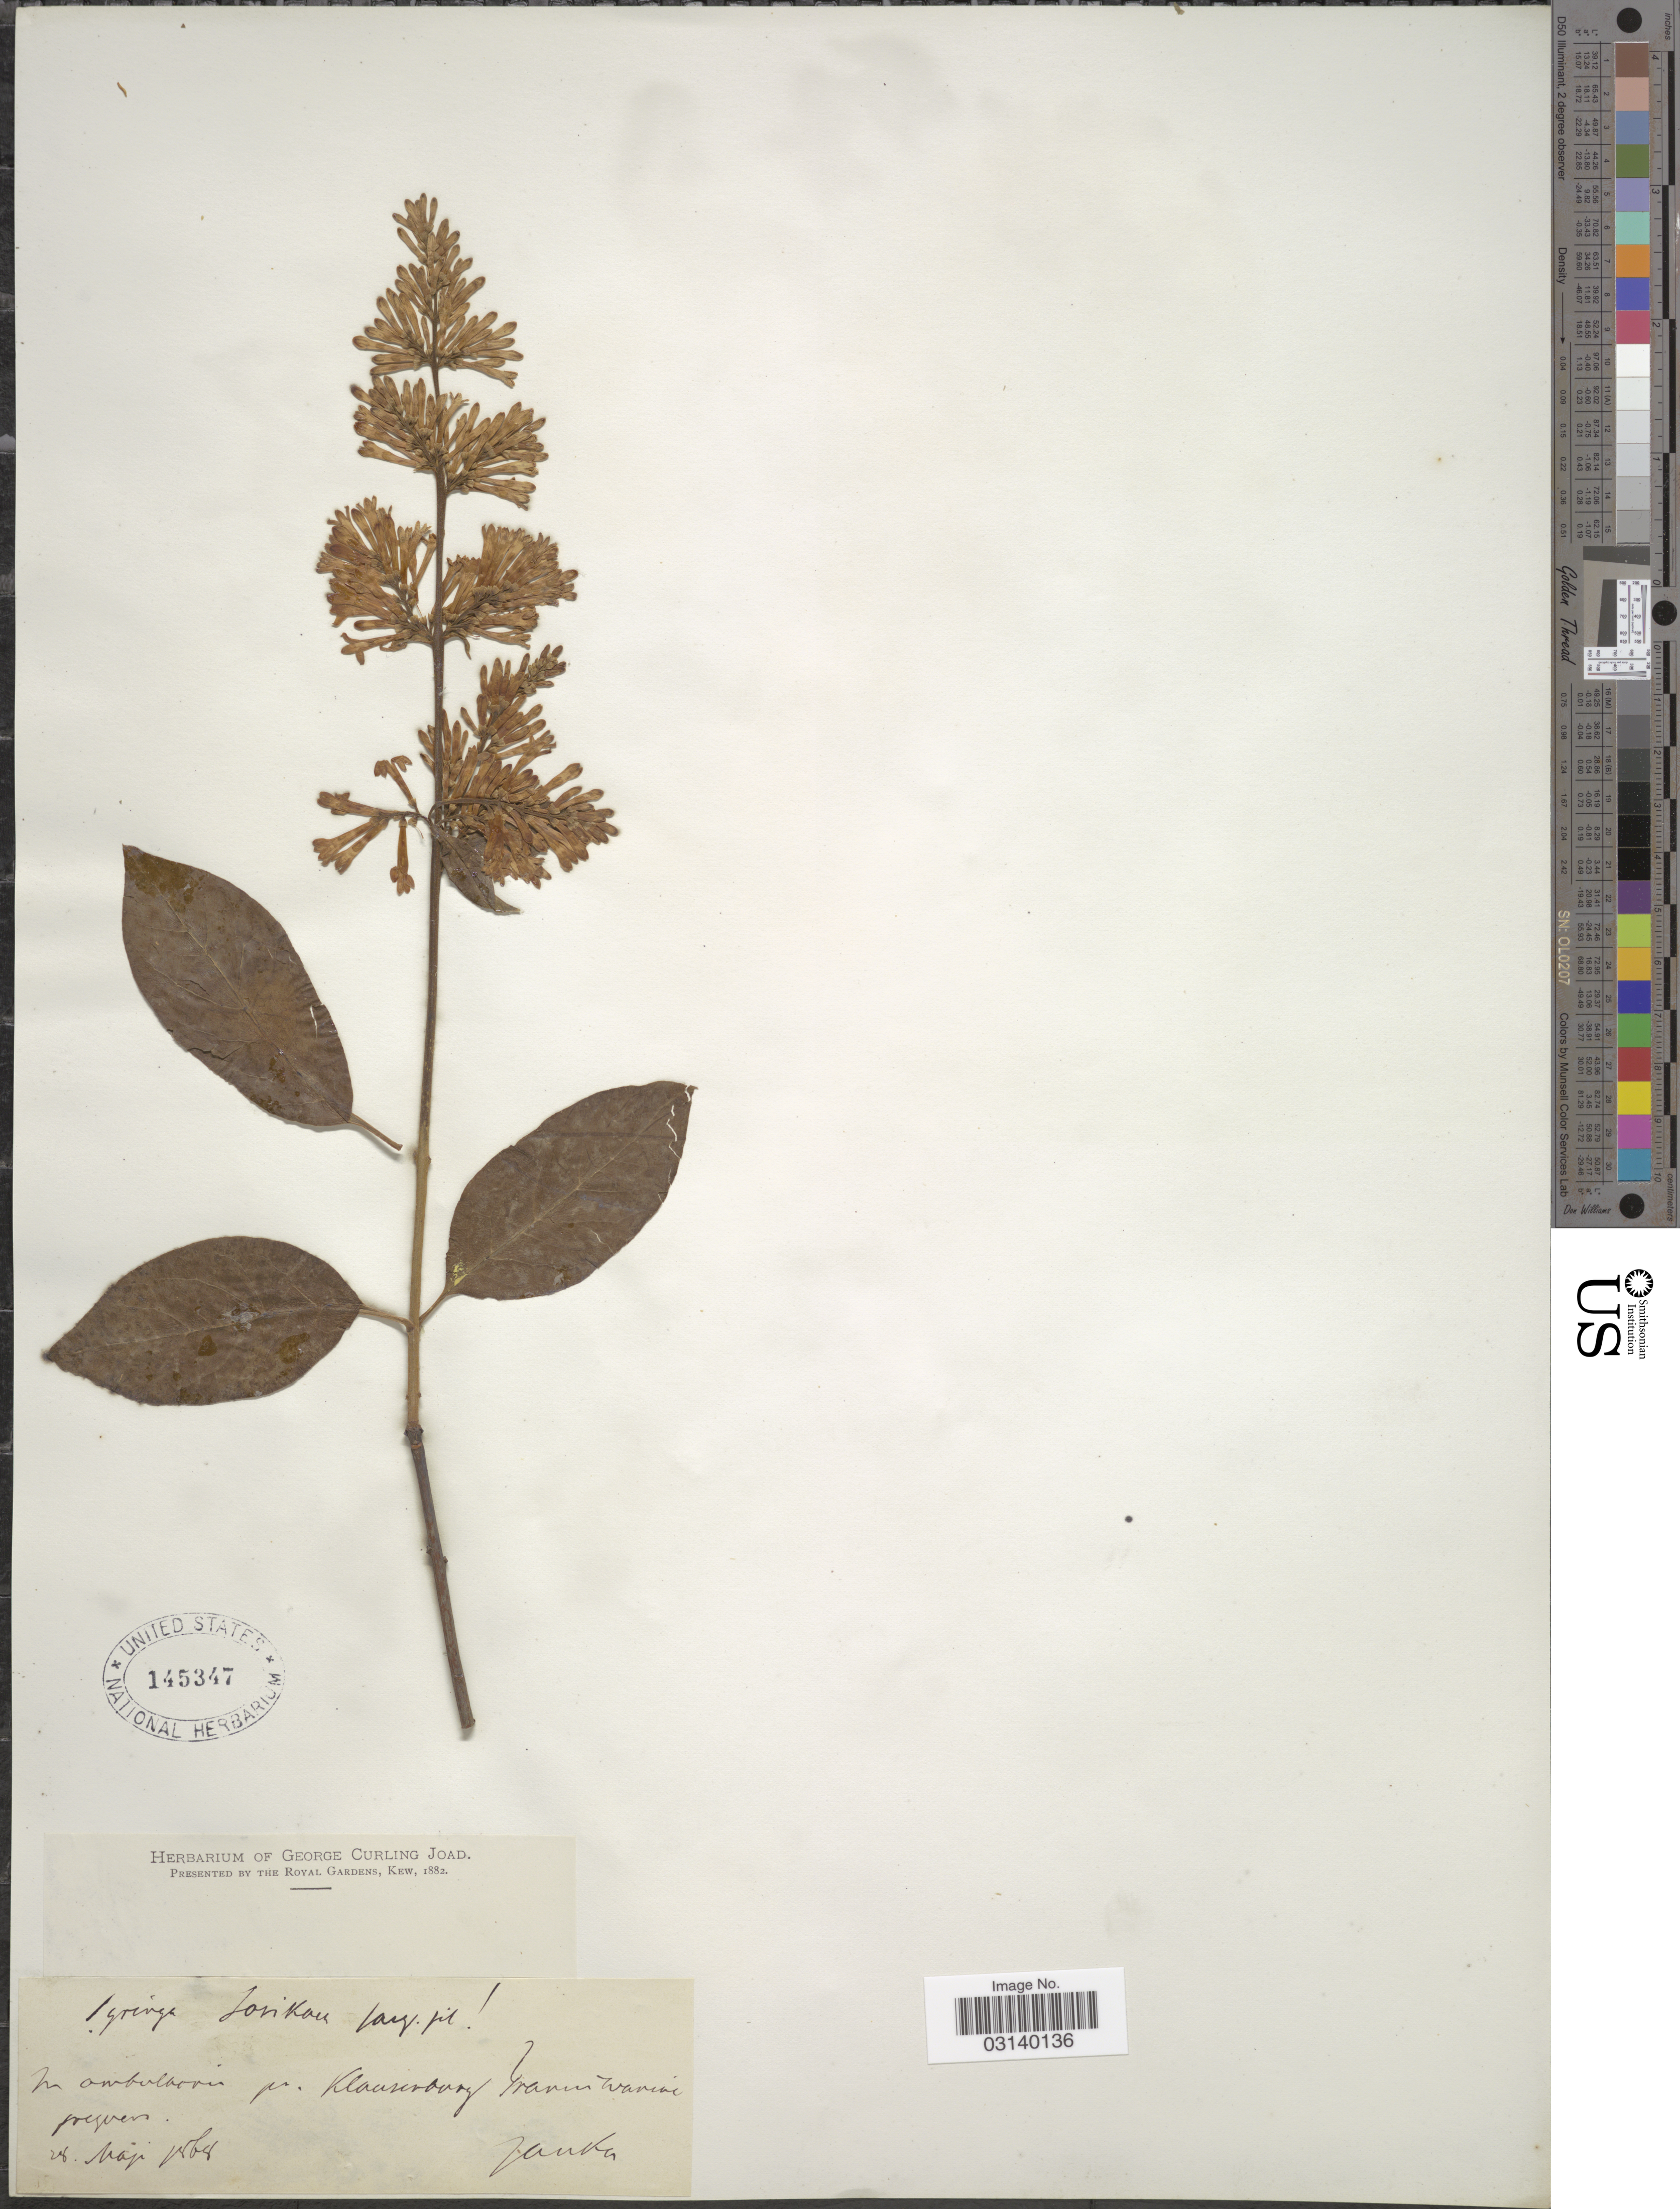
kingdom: Plantae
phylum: Tracheophyta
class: Magnoliopsida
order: Lamiales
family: Oleaceae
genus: Syringa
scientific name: Syringa josikaea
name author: J. Jacq. ex Rchb.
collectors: V. Janka von Bulcs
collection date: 1868-05-28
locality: In ombulavium pr. Klaasenburg Yranui wariae frequens. [interpreted]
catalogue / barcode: US 145347